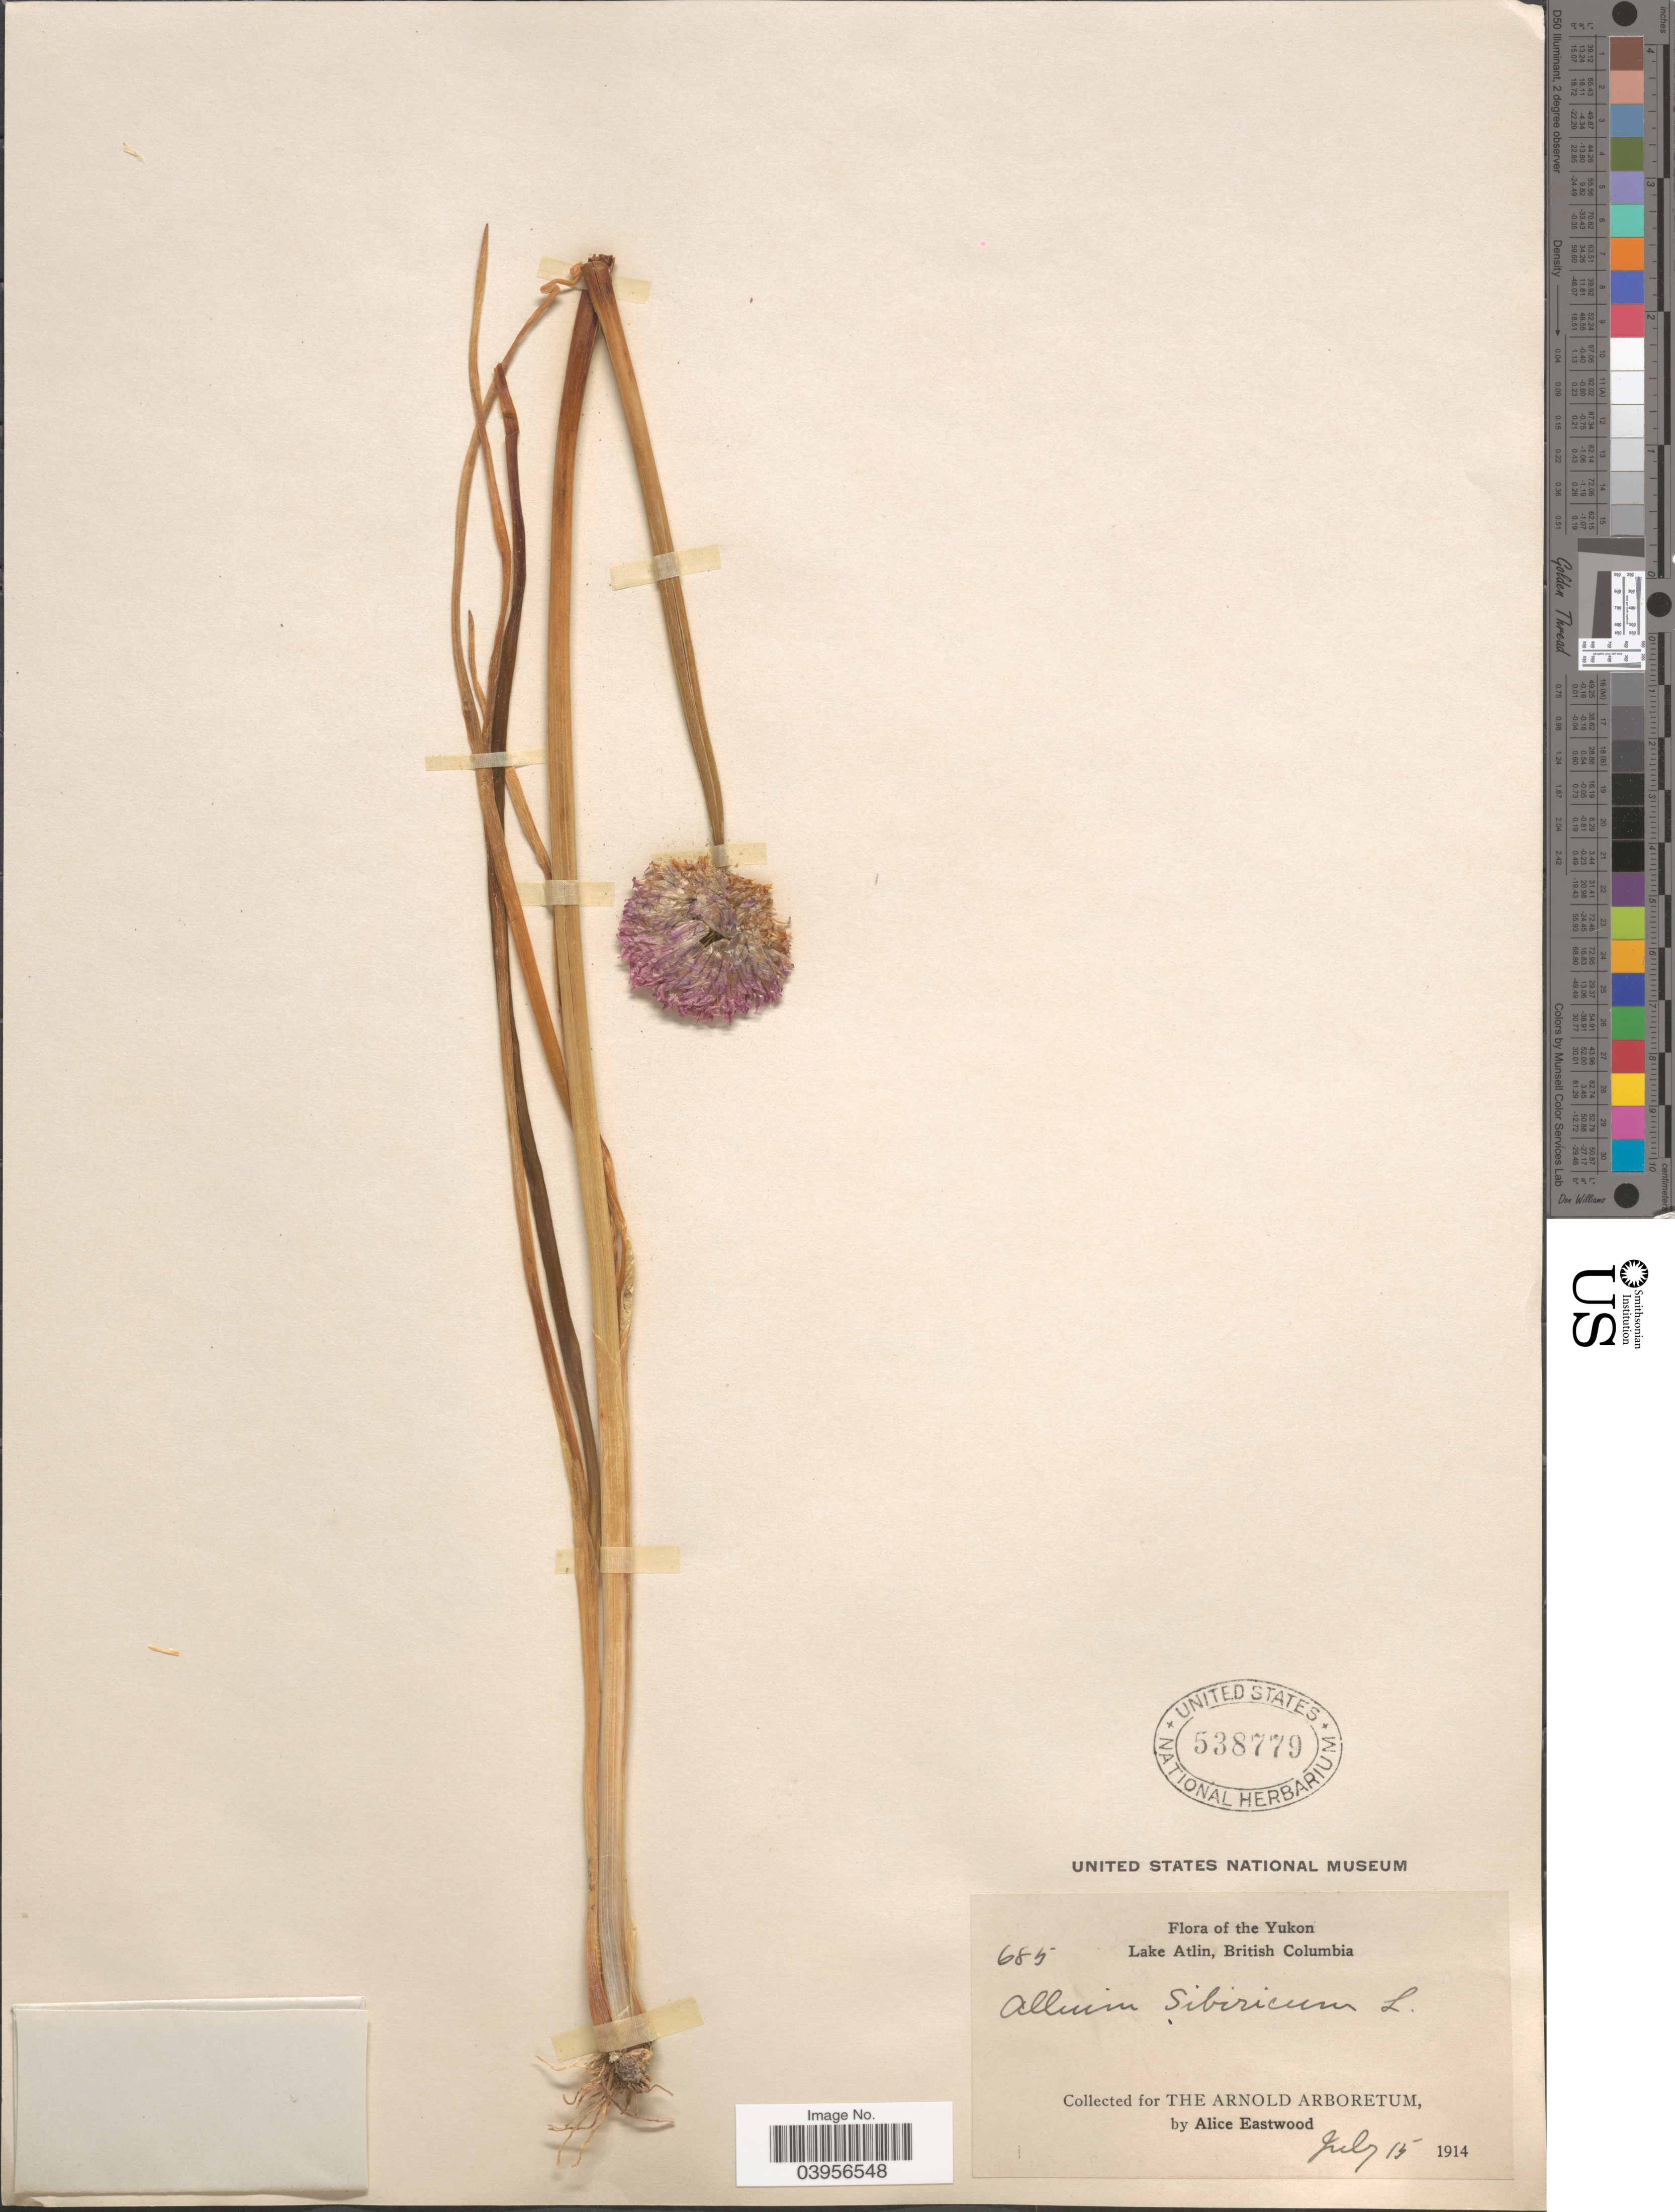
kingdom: Plantae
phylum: Tracheophyta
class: Liliopsida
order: Asparagales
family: Amaryllidaceae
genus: Allium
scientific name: Allium schoenoprasum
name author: L.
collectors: A. Eastwood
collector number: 685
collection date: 1914-07-15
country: Canada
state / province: British Columbia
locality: The Yukon. Lake Atlin.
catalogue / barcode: US 538779